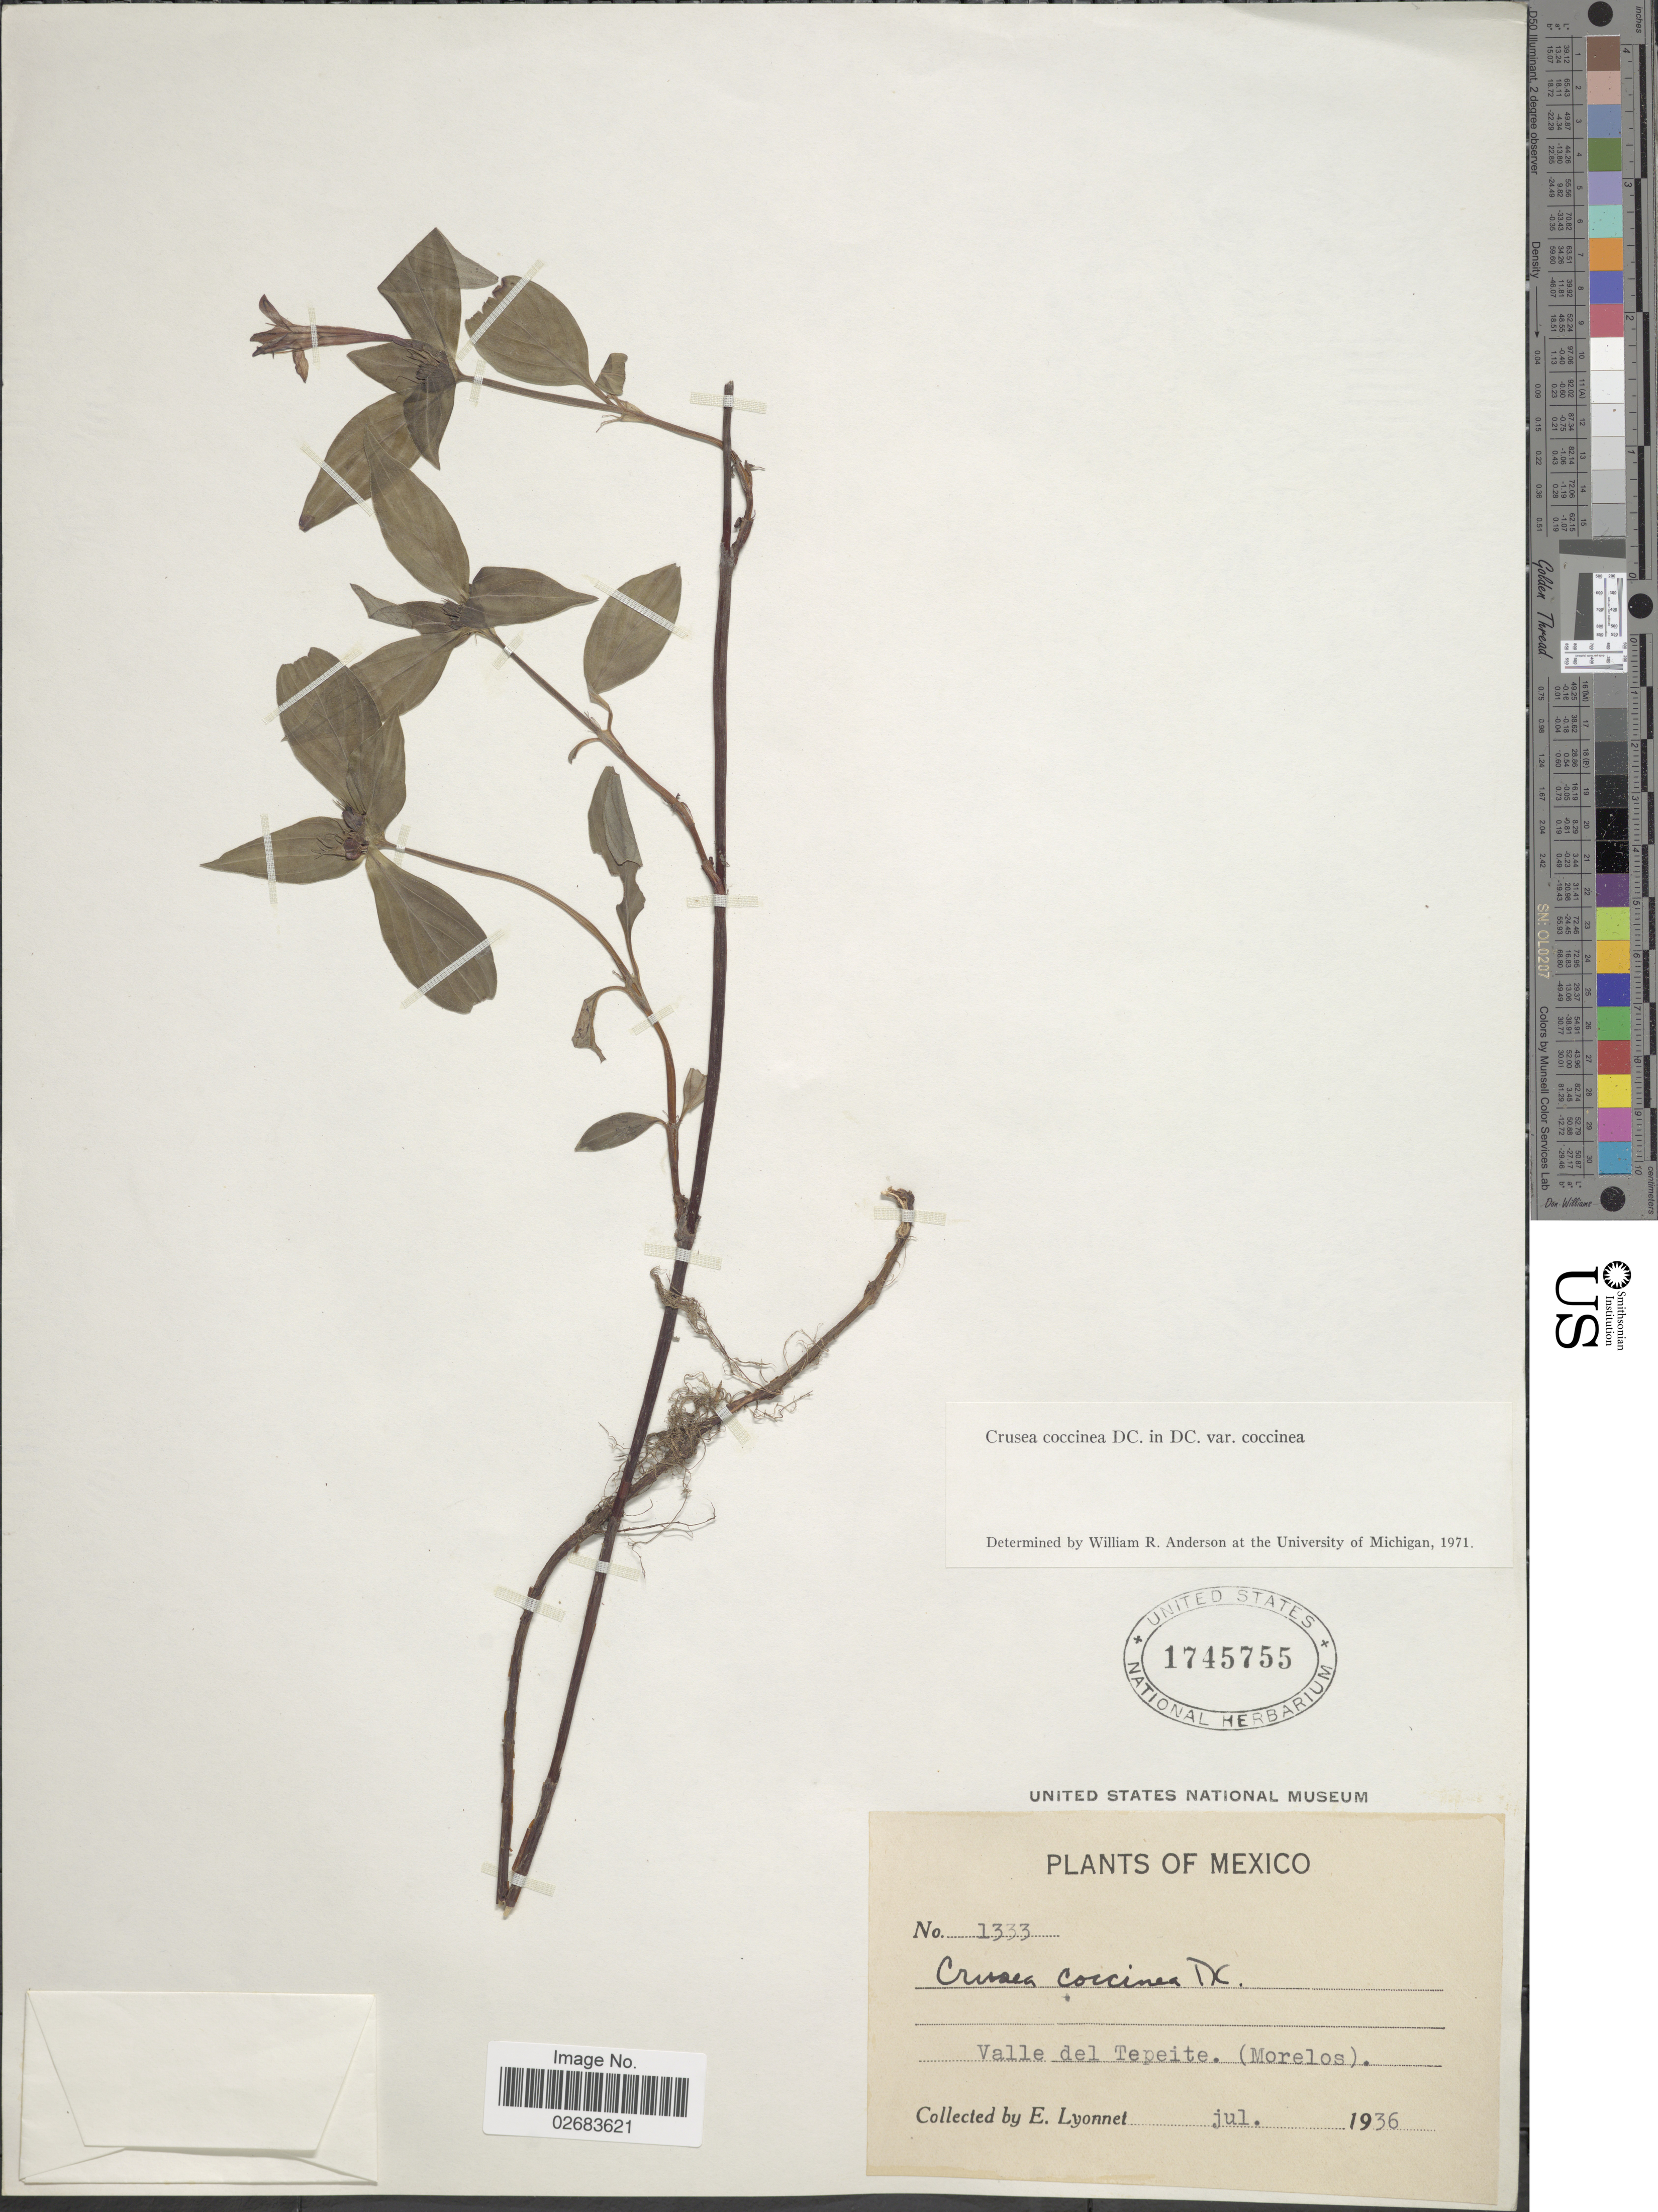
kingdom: Plantae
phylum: Tracheophyta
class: Magnoliopsida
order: Gentianales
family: Rubiaceae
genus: Crusea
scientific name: Crusea coccinea var. coccinea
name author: DC.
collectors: E. Lyonnet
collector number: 1333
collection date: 1936-07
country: Mexico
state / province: Morelos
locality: Valle del Tepeite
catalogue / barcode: US 1745755